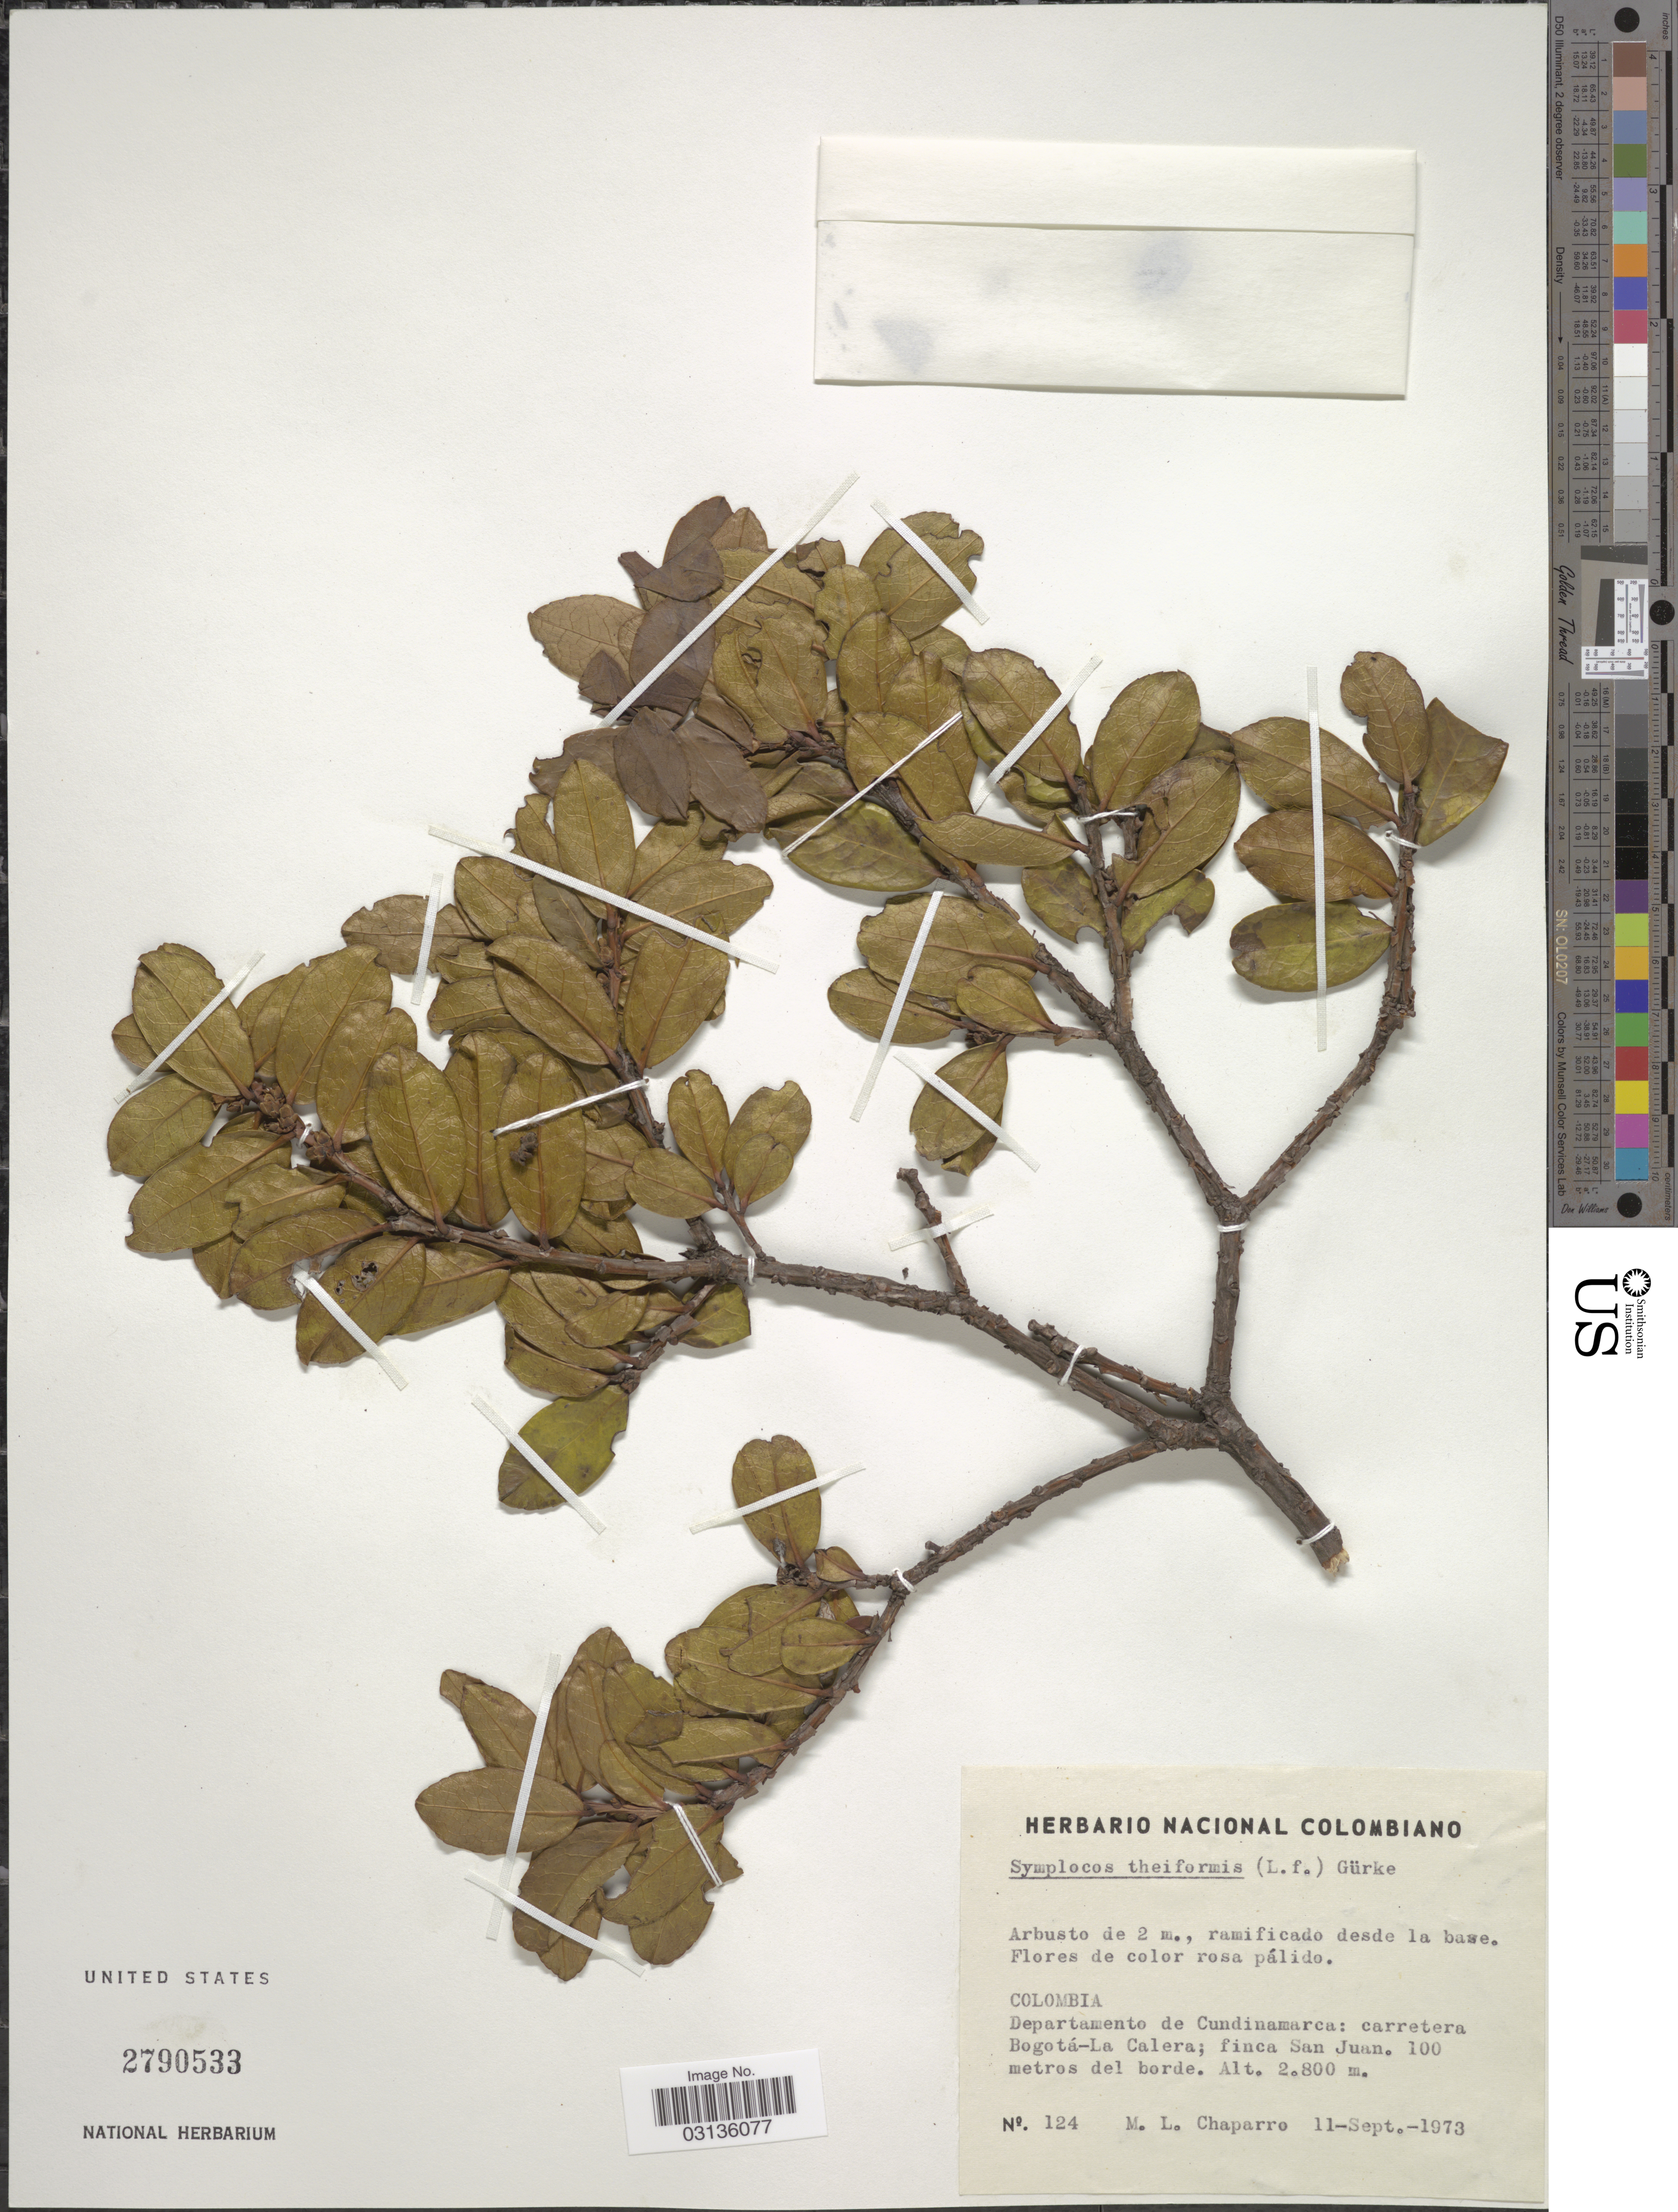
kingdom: Plantae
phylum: Tracheophyta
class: Magnoliopsida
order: Ericales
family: Symplocaceae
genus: Symplocos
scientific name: Symplocos theiformis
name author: (L. f.) Oken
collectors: M. Chaparro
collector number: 124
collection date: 1973-09-11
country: Colombia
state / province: Cundinamarca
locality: Departamento de Cundinamarca: carretera Bogotá-La Calera; finca San Juan. 100 metros del borde.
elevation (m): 2800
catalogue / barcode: US 2790533